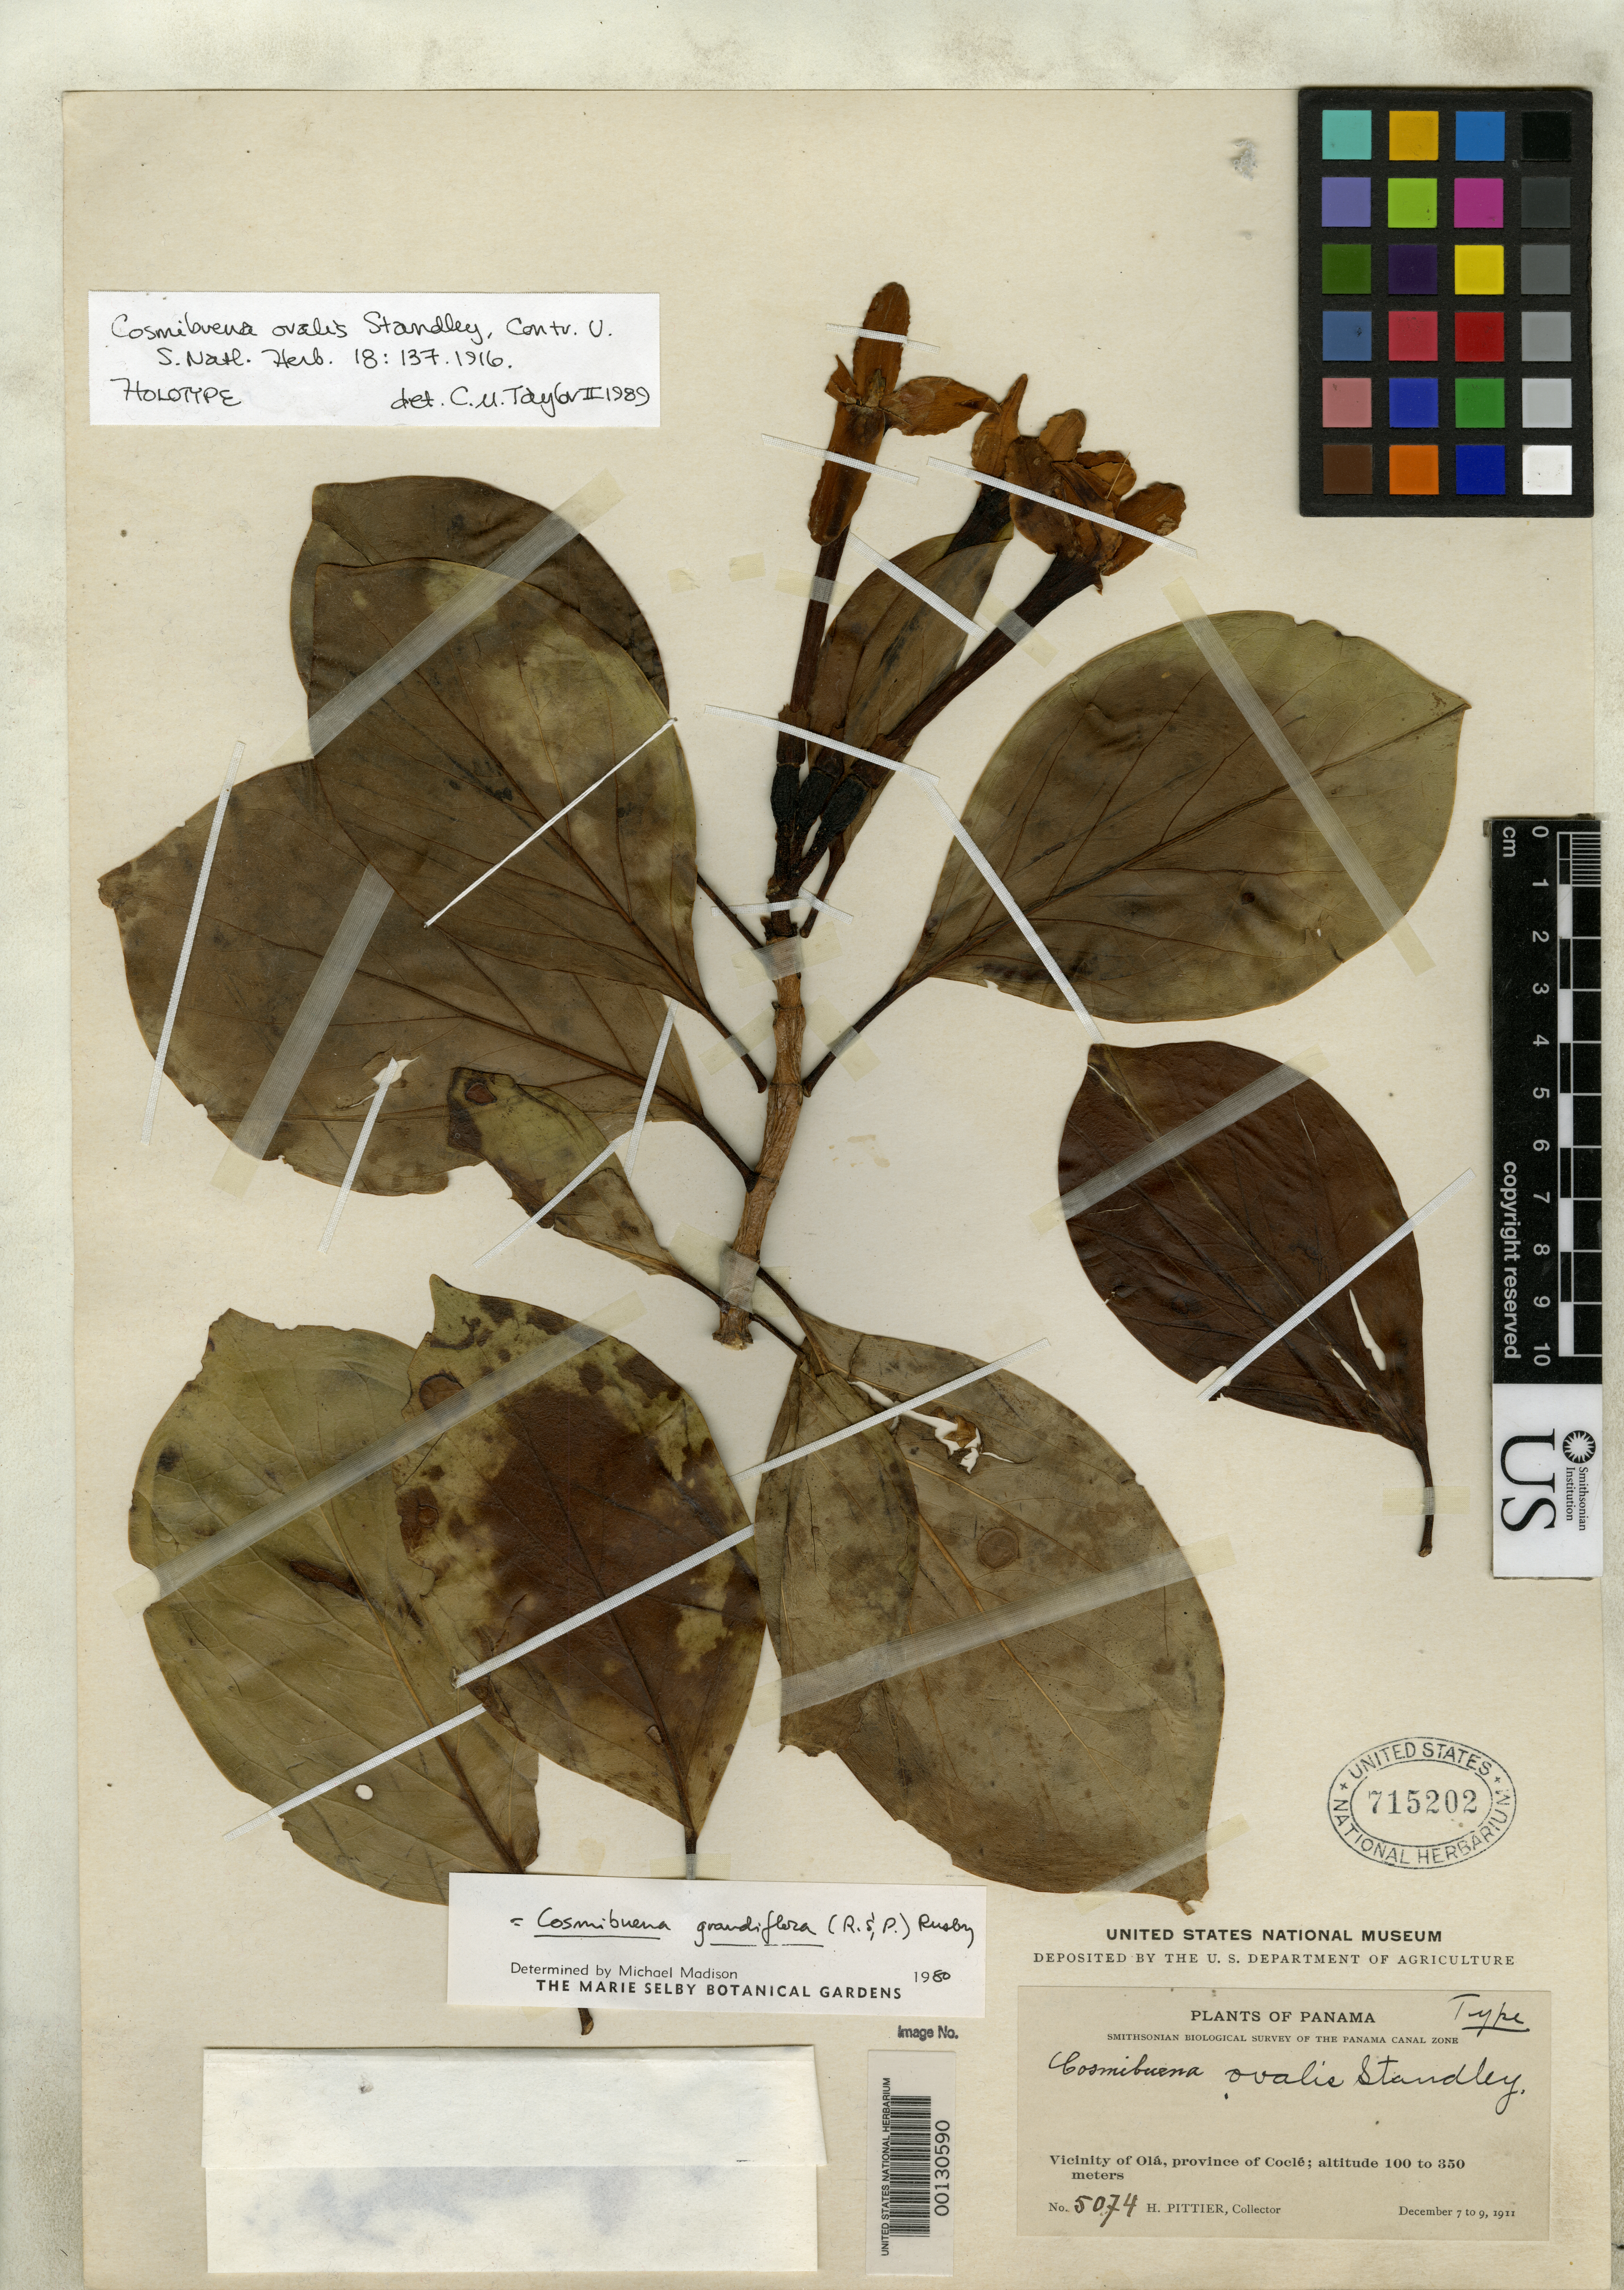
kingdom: Plantae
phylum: Tracheophyta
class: Magnoliopsida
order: Gentianales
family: Rubiaceae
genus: Cosmibuena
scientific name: Cosmibuena ovalis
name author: Standl.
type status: Holotype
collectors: H. F. Pittier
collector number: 5074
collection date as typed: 07 Dec 1911 to 09 Dec 1911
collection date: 1911-12-07/1911-12-09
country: Panama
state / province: Coclé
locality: Near Ola.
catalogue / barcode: US 715202